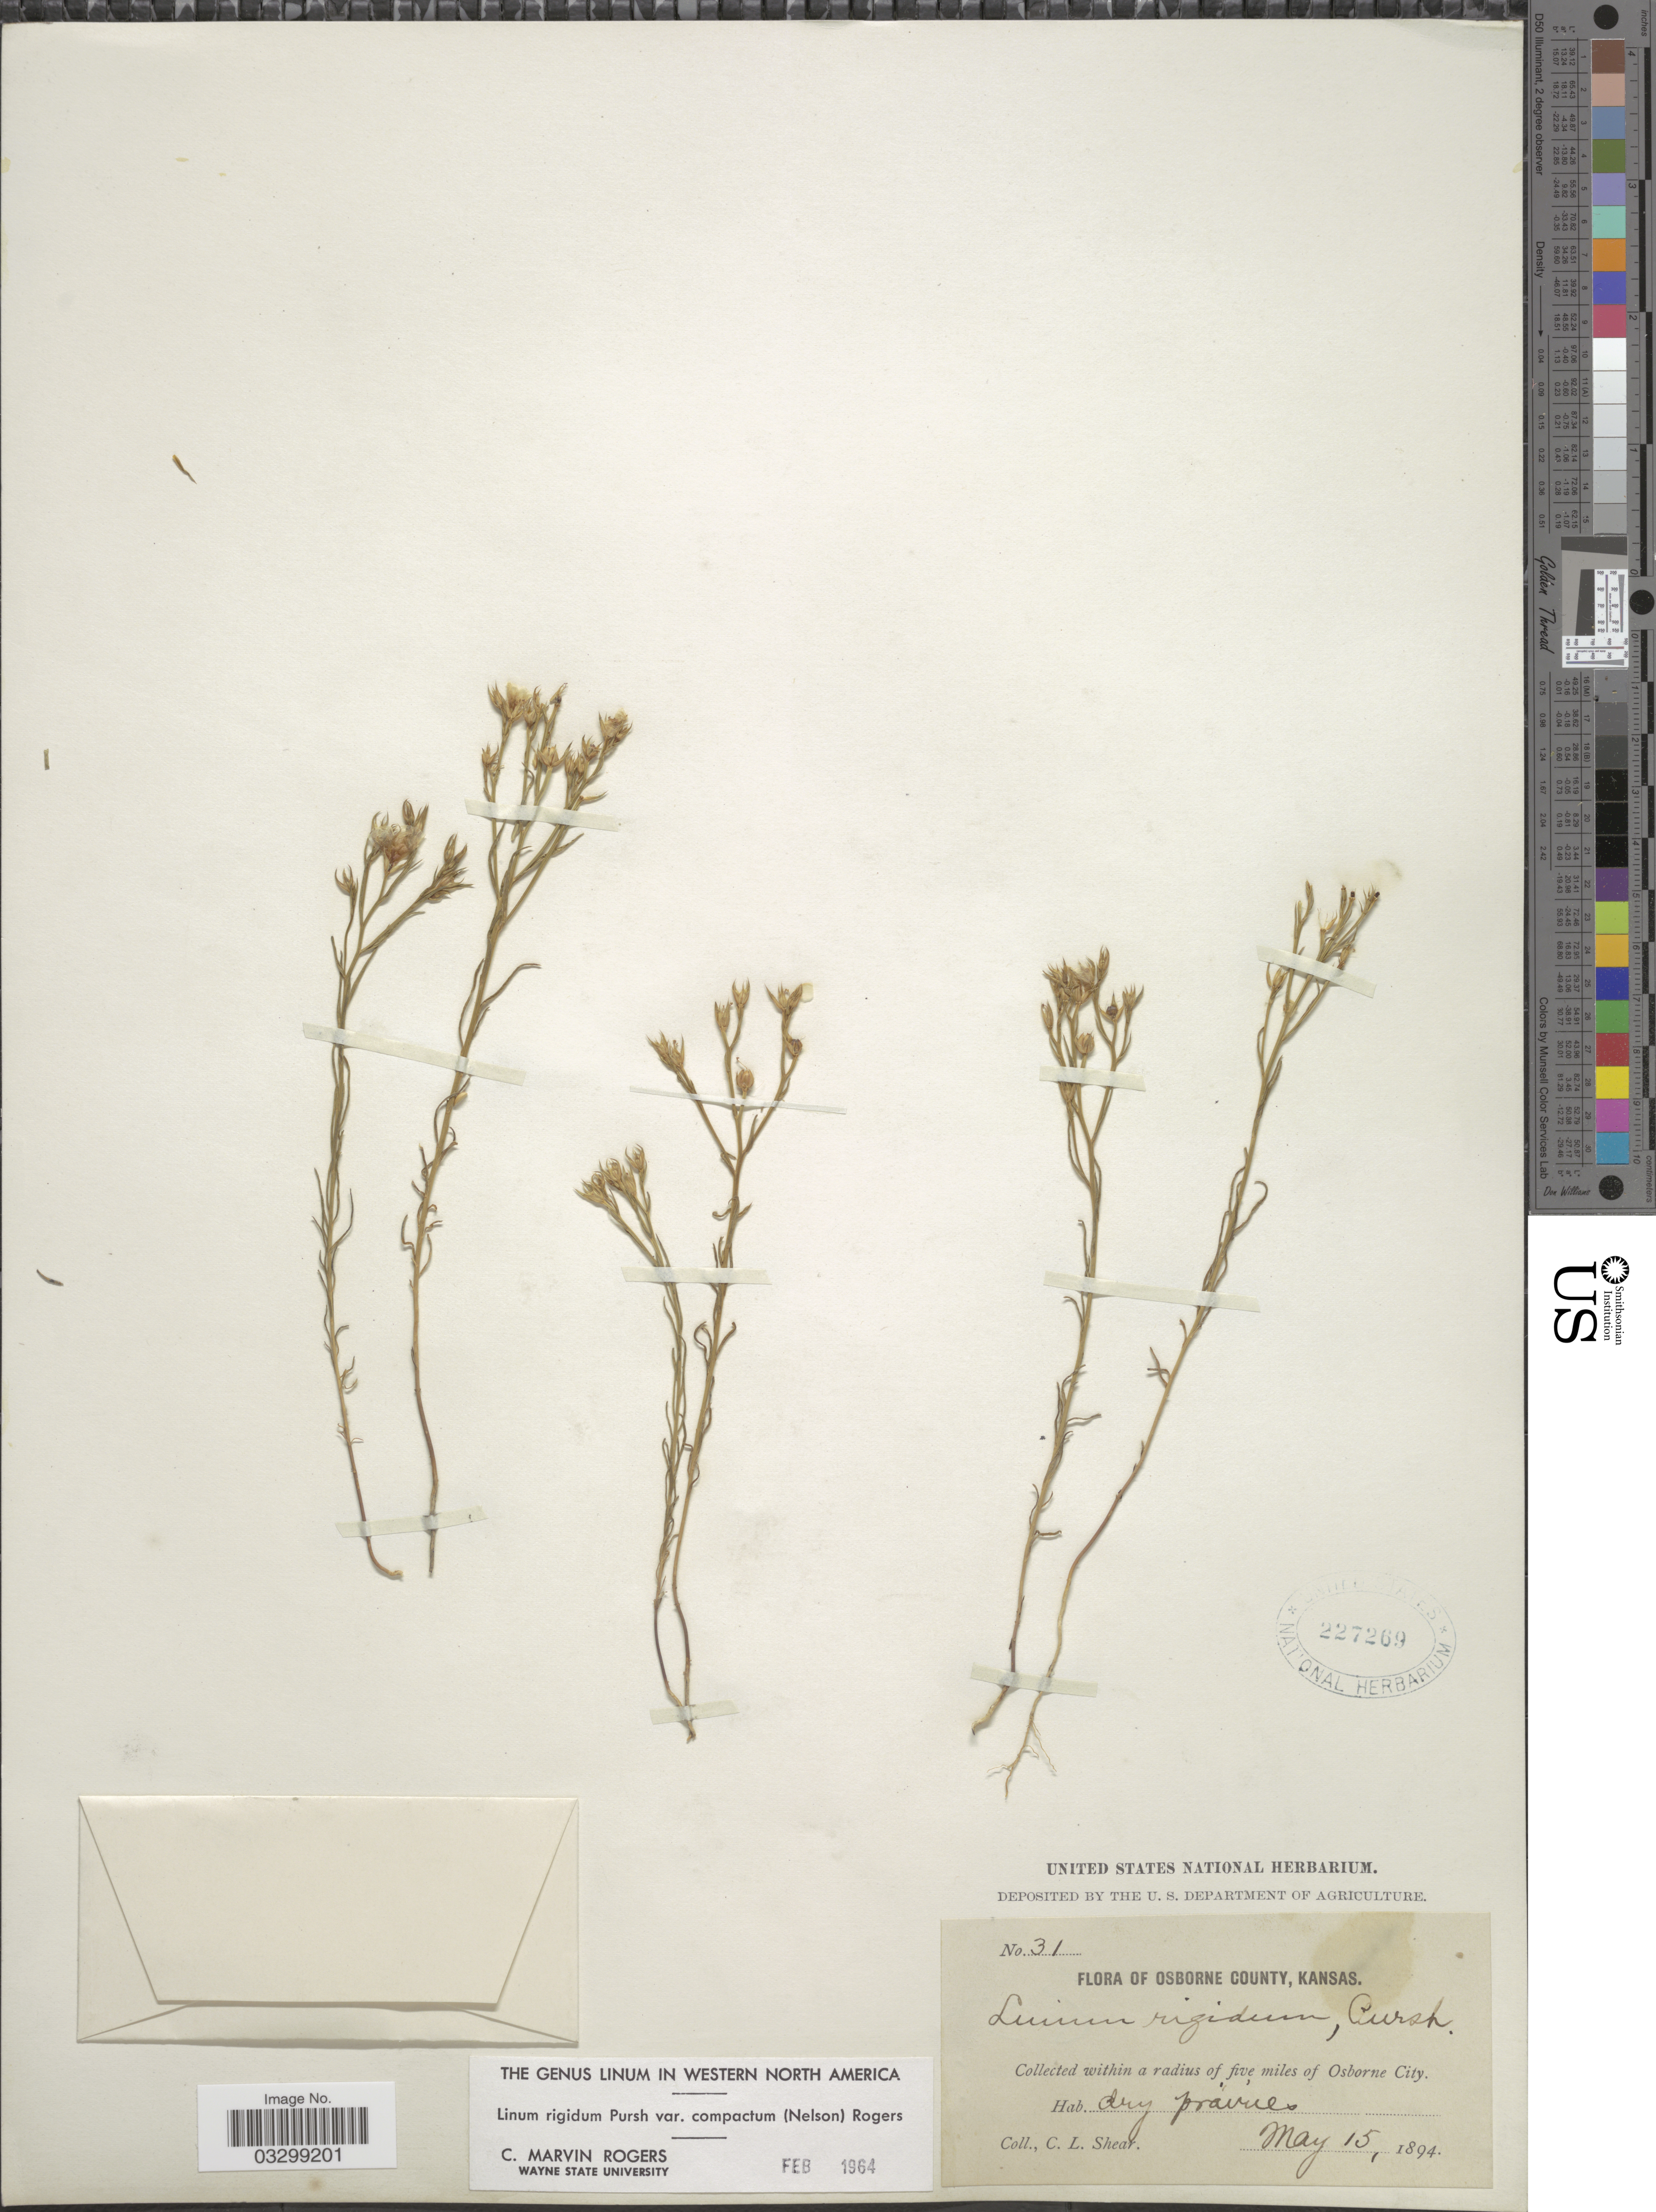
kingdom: Plantae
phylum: Tracheophyta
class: Magnoliopsida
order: Malpighiales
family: Linaceae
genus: Linum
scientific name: Linum rigidum var. compactum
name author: (A. Nelson) C.M. Rogers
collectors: C. L. Shear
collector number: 31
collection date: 1894-05-15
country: United States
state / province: Kansas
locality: Osborne County. Within a radius of five miles of Osborne City.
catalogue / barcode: US 227269